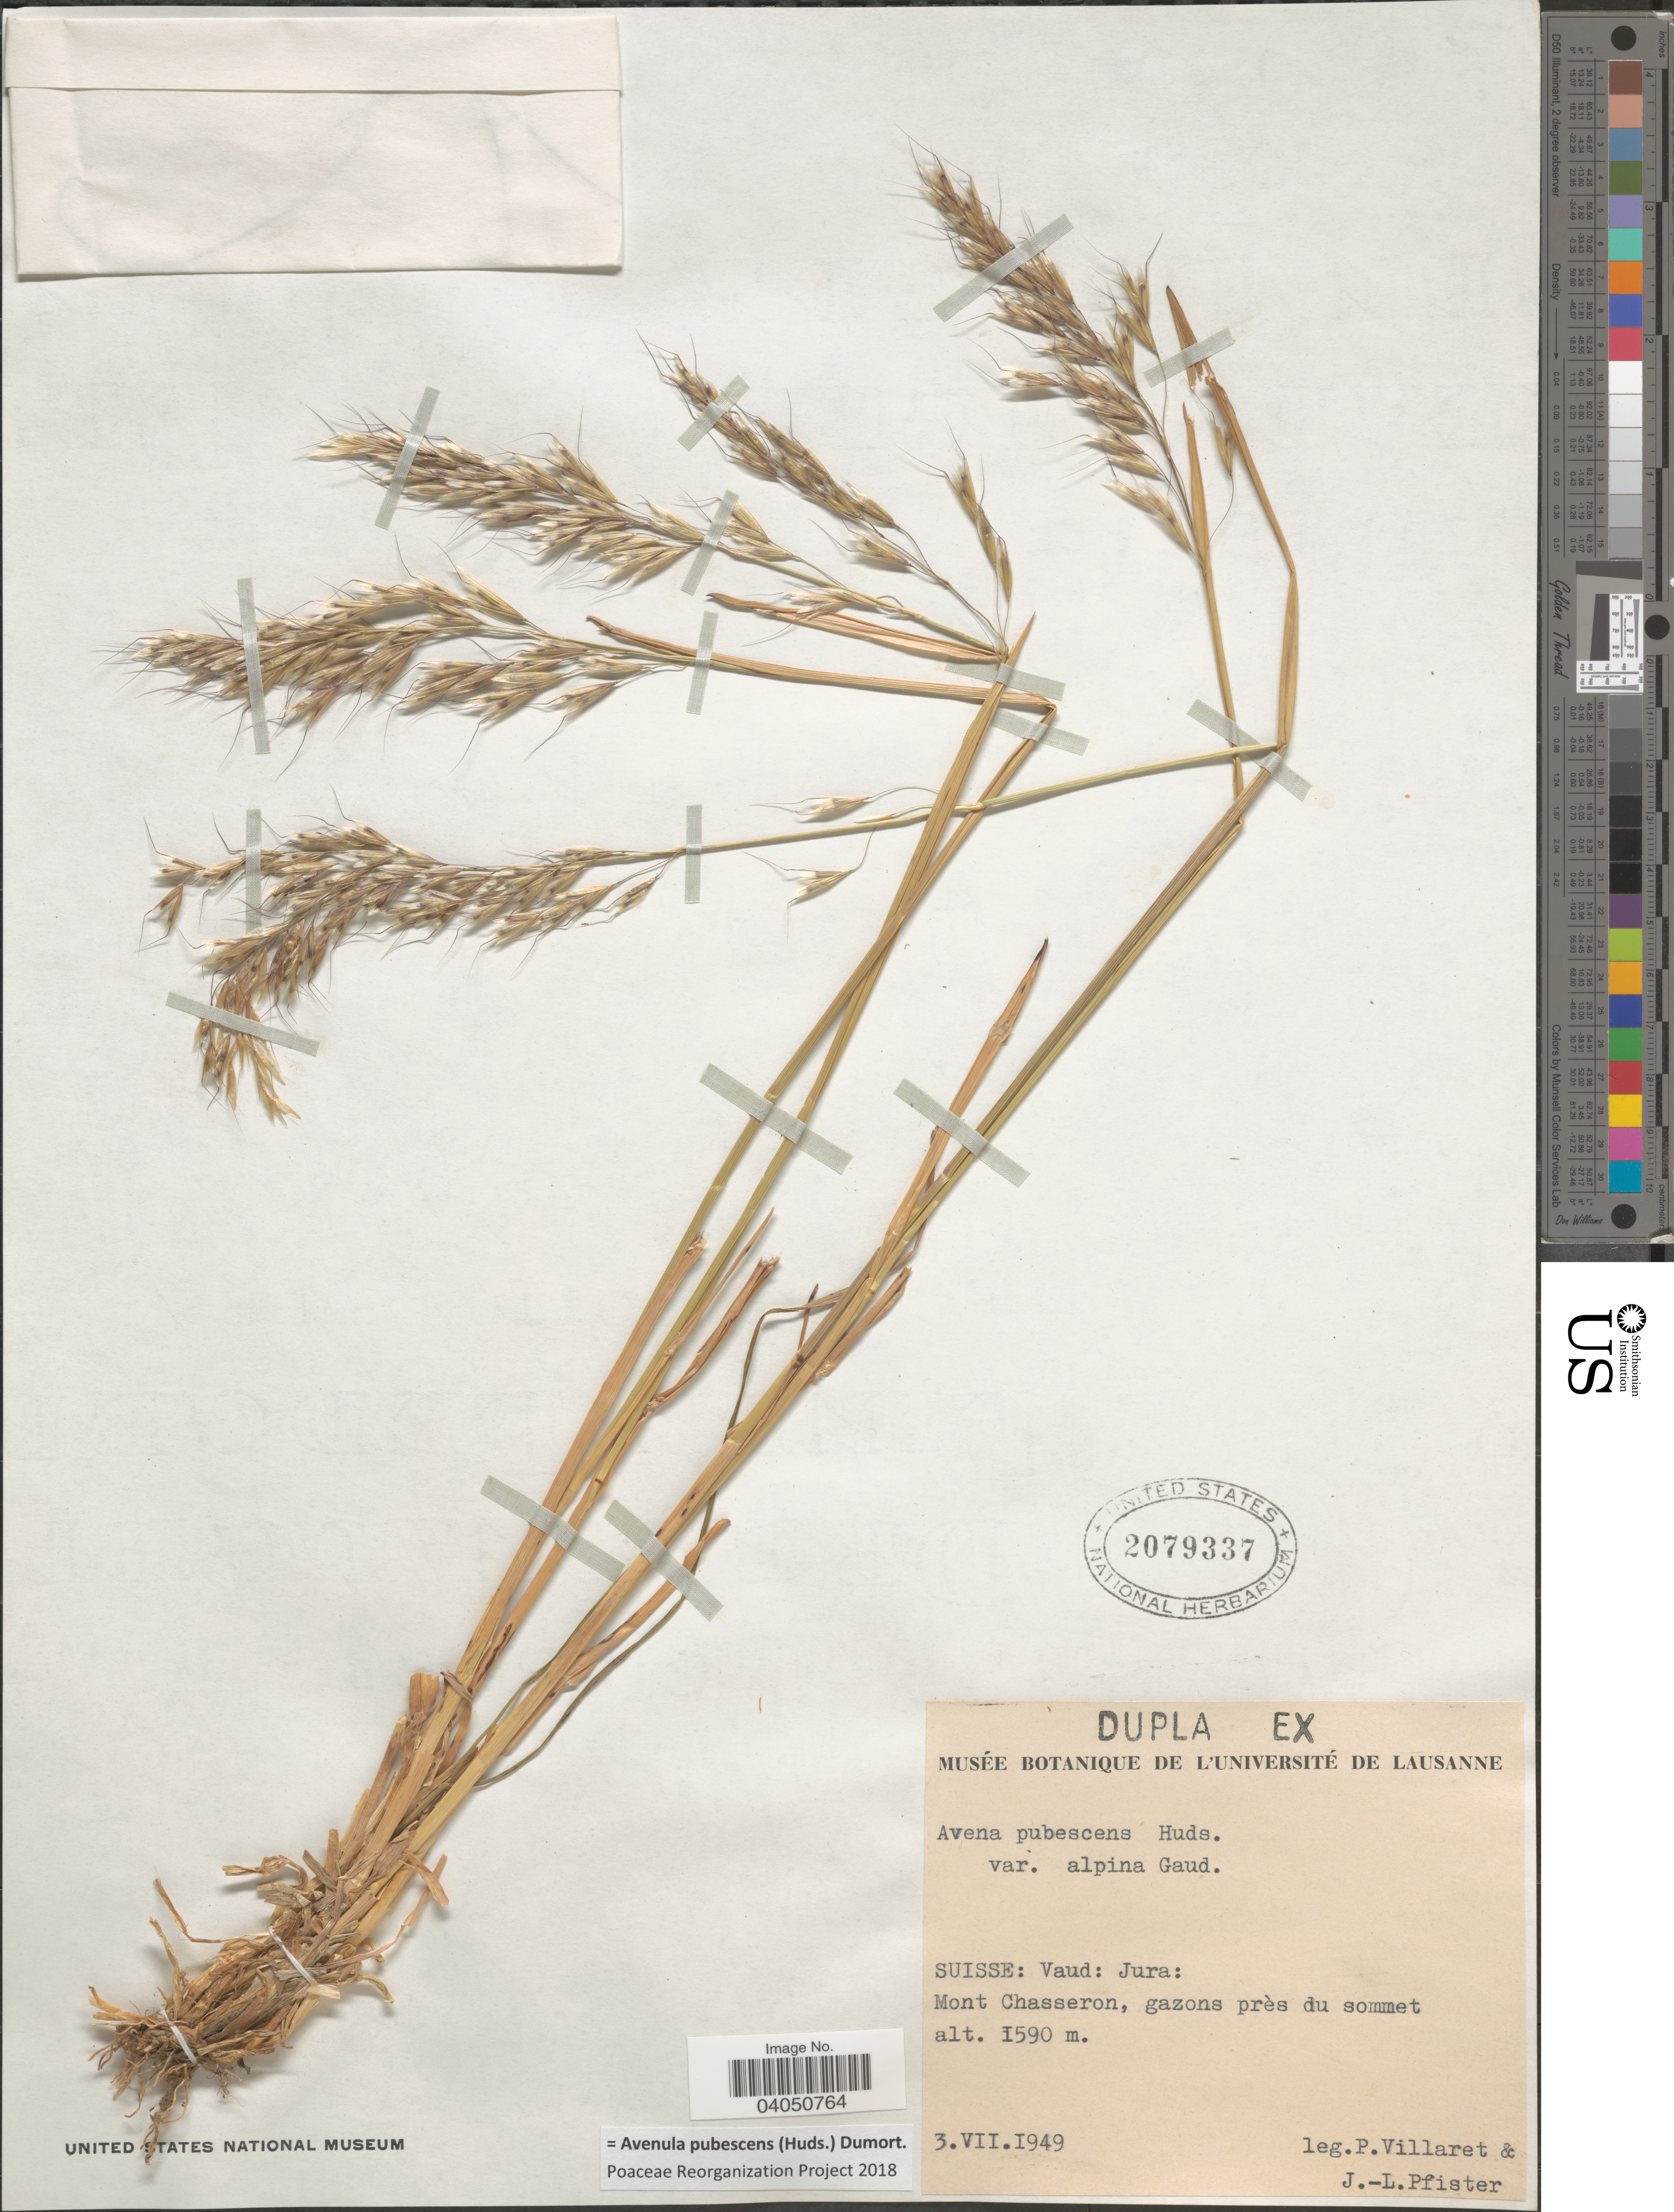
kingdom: Plantae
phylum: Tracheophyta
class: Liliopsida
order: Poales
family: Poaceae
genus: Avenula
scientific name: Avenula pubescens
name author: (Huds.) Dumort.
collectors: P. Villaret & J. Pfister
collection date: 1949-07-03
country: Switzerland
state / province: Vaud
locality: Suisse: Vaud: Jura: Mont Chasseron, gazons près du sommet.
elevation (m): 1590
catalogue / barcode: US 2079337